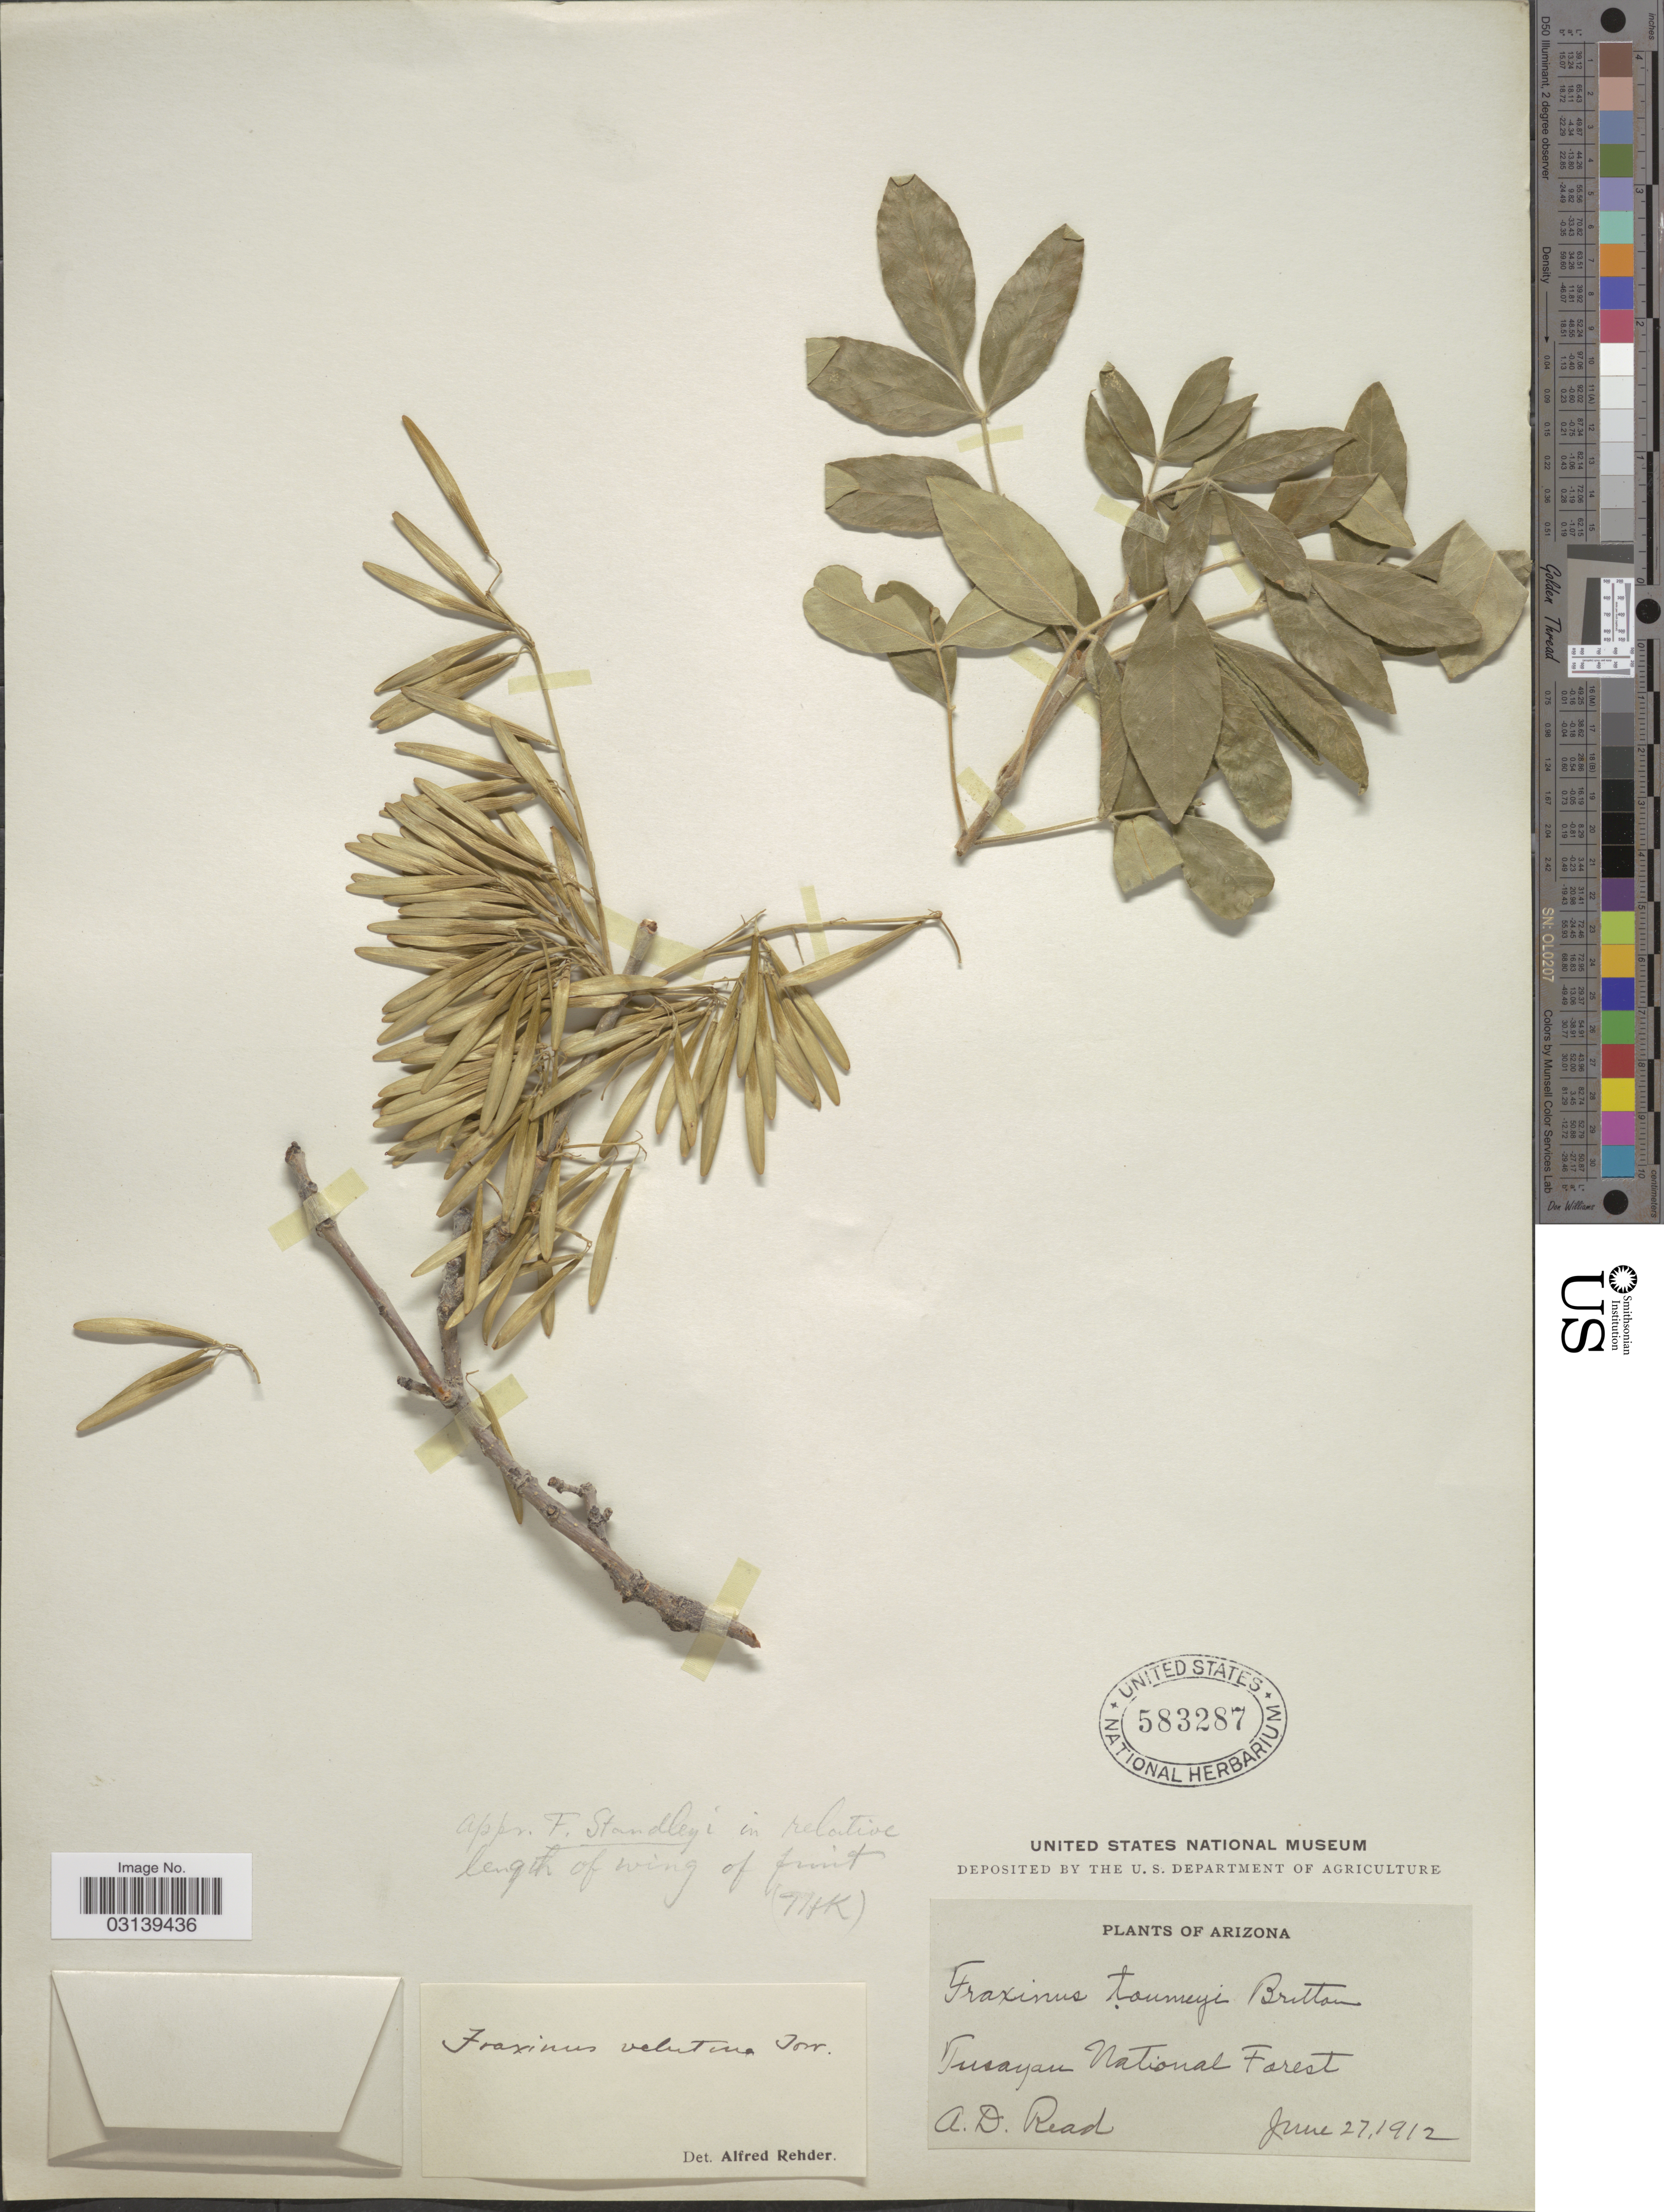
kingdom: Plantae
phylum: Tracheophyta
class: Magnoliopsida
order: Lamiales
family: Oleaceae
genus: Fraxinus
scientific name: Fraxinus velutina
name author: Torr.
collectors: A. D. Read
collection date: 1912-06-27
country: United States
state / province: Arizona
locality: Tusayan National Forest.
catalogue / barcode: US 583287